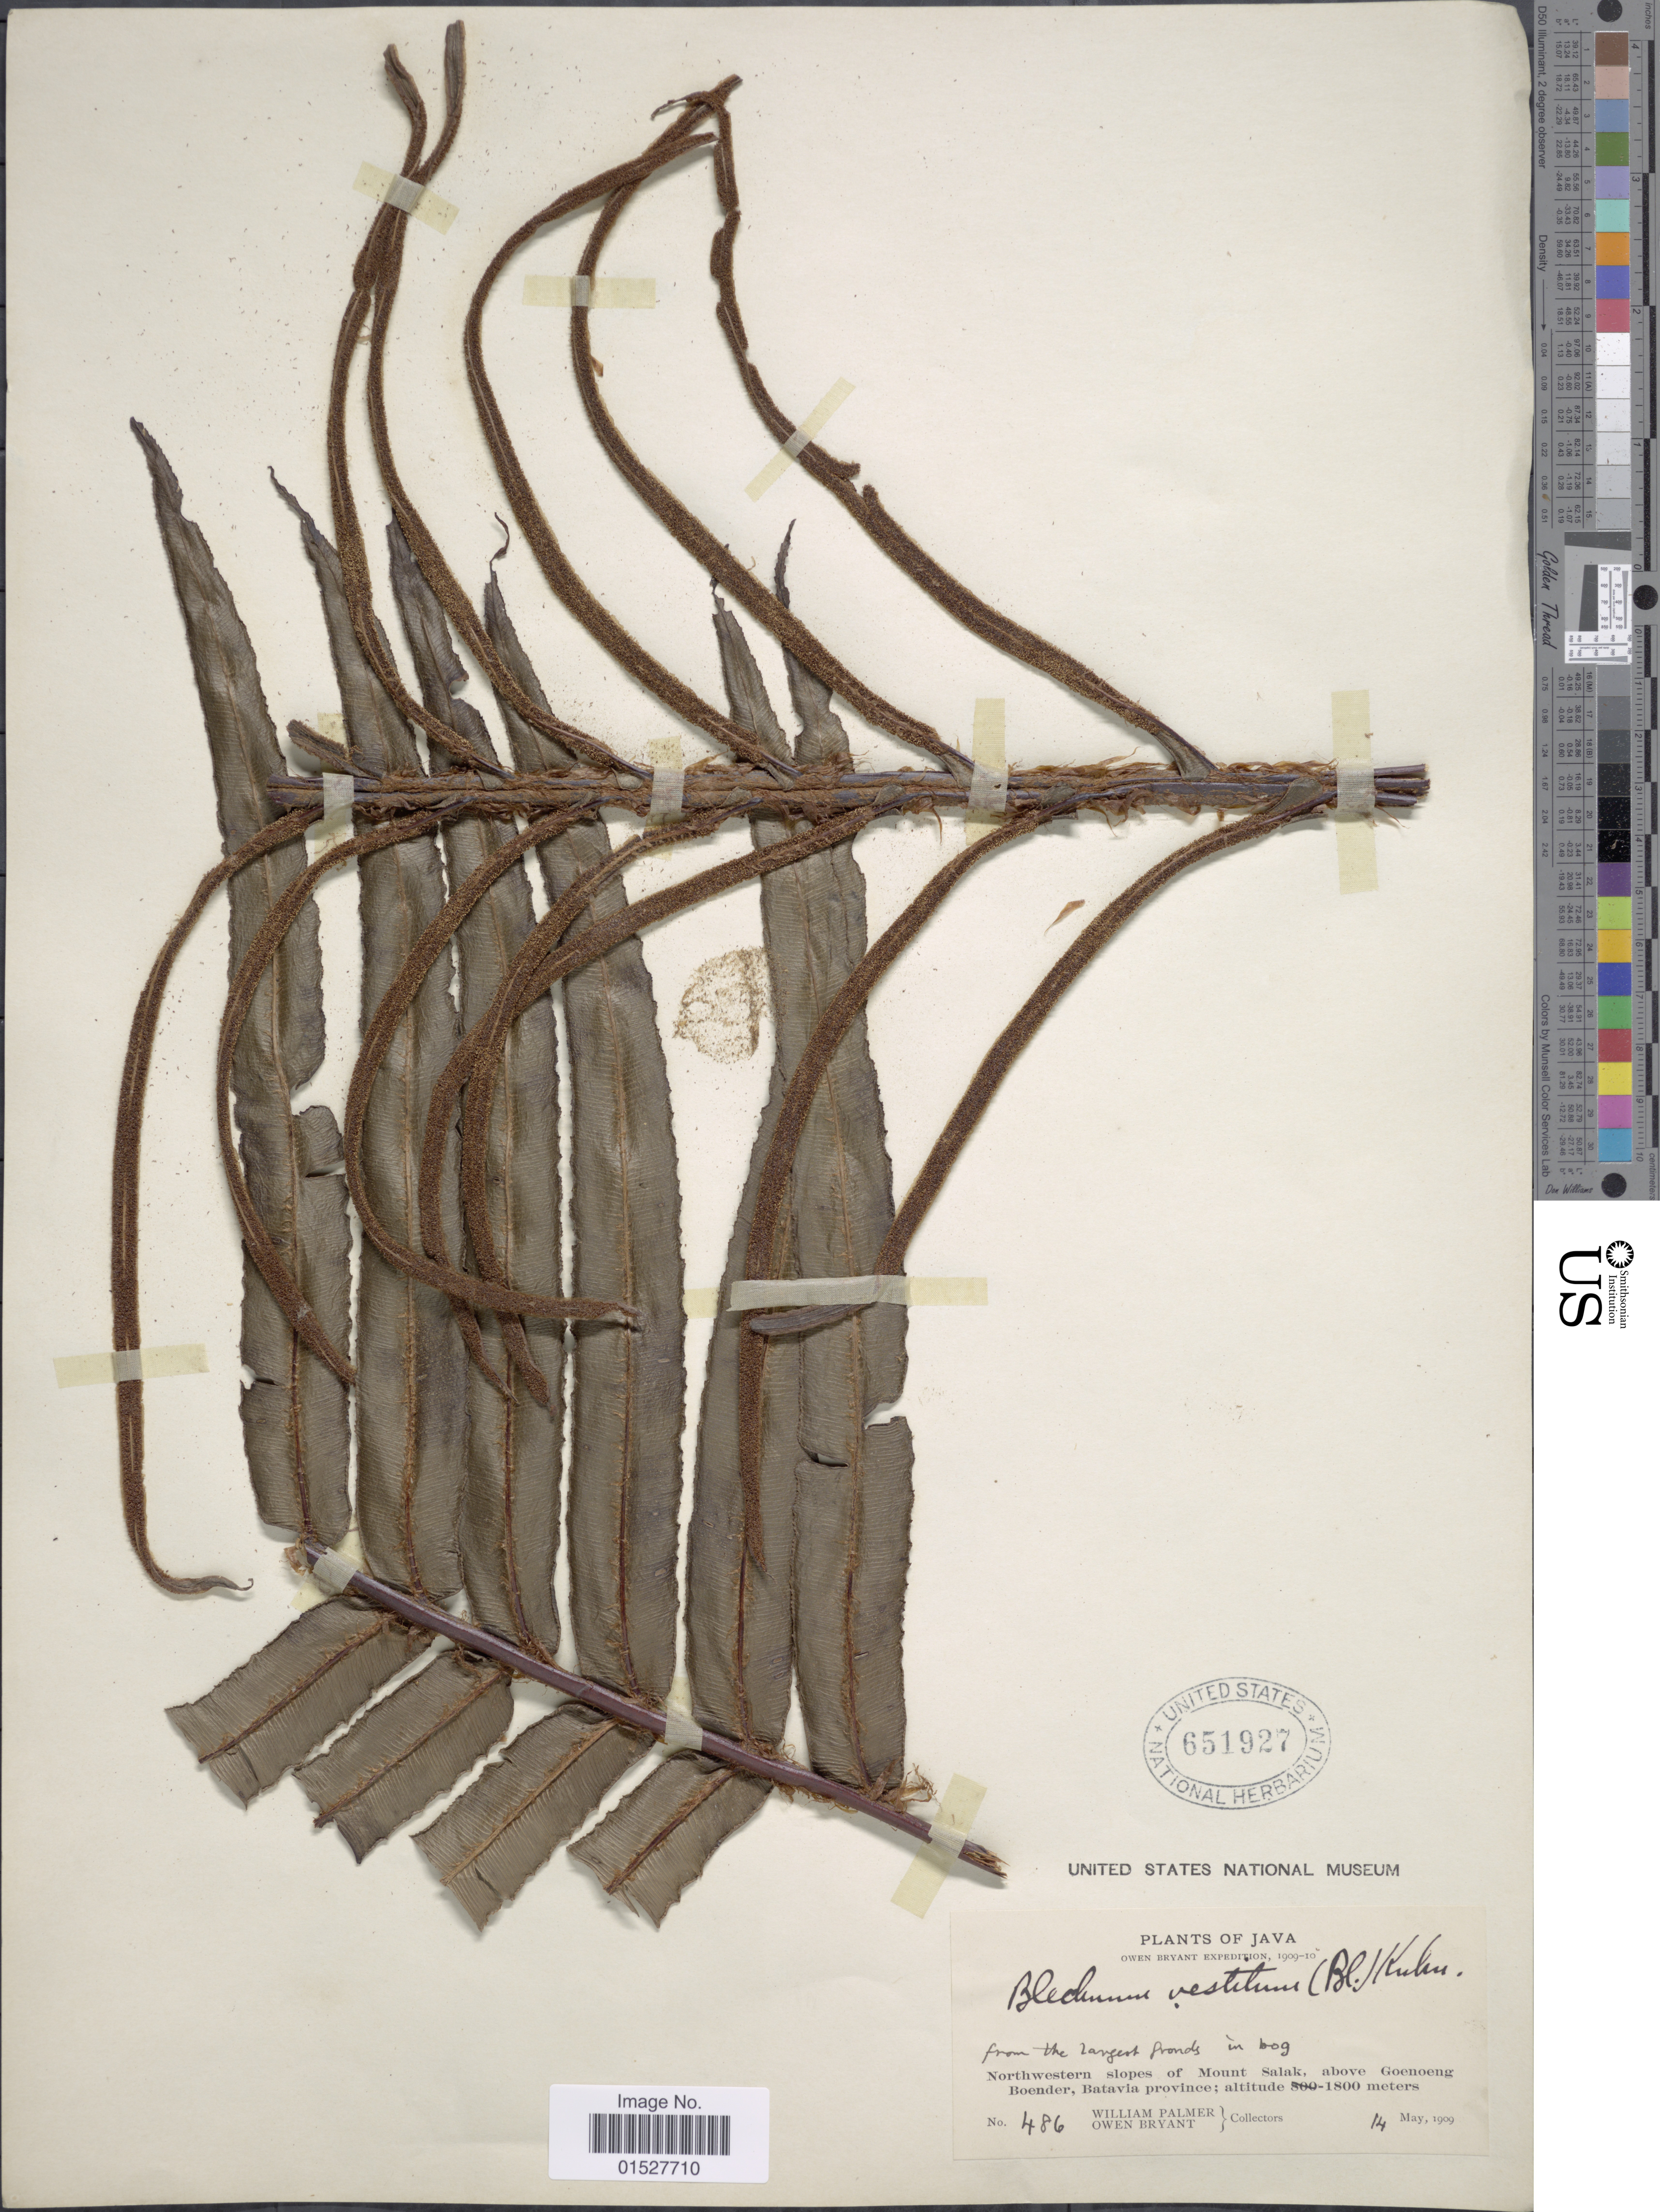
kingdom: Plantae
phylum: Tracheophyta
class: Polypodiopsida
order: Polypodiales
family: Blechnaceae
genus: Blechnum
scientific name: Blechnum vestitum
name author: (Blume) Kuhn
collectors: W. Palmer & O. Bryant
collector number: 486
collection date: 1909-05-14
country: Indonesia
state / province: Java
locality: Northwestern slopes of Mount Salak, above Goenoeng Boender, Batavia province.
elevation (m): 1800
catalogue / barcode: US 651927